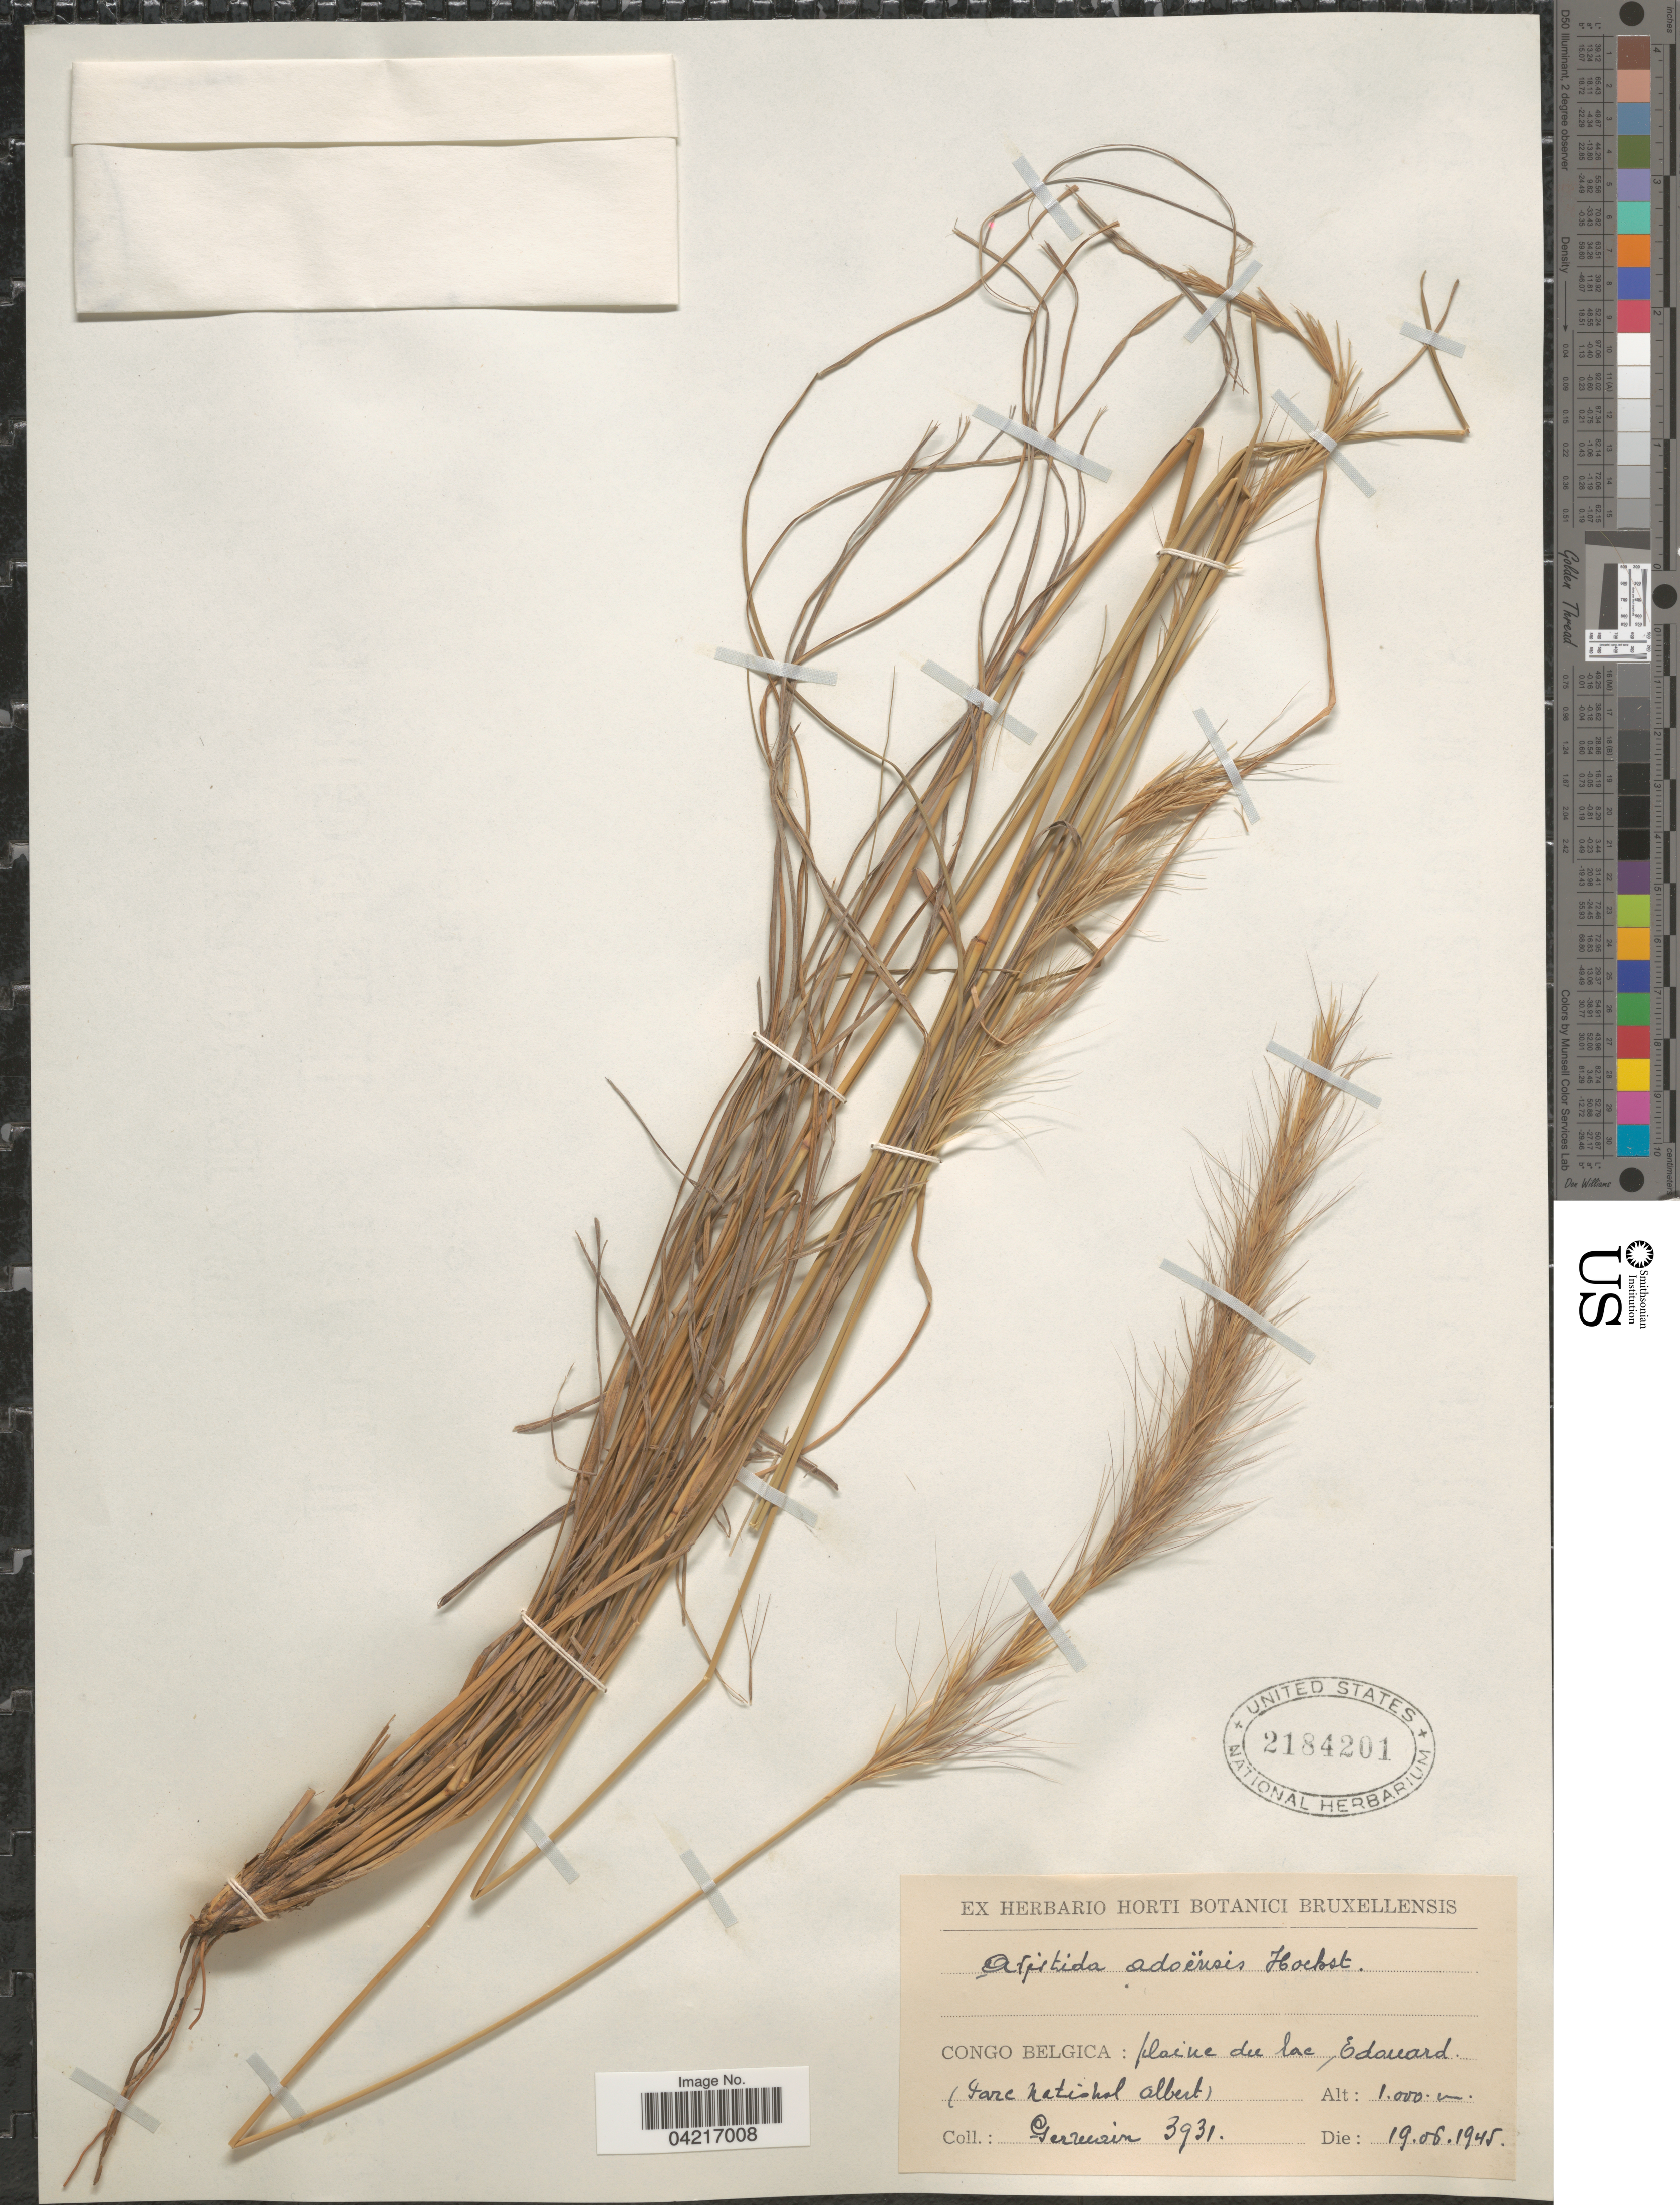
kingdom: Plantae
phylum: Tracheophyta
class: Liliopsida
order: Poales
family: Poaceae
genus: Aristida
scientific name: Aristida adoensis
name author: Hochst. ex A. Rich.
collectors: -. Germain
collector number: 3931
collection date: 1945-08-19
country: Congo, Democratic Republic of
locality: Congo Belgica: plaine du lac Edouard. (Parc National Albert).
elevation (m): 1000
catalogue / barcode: US 2184201